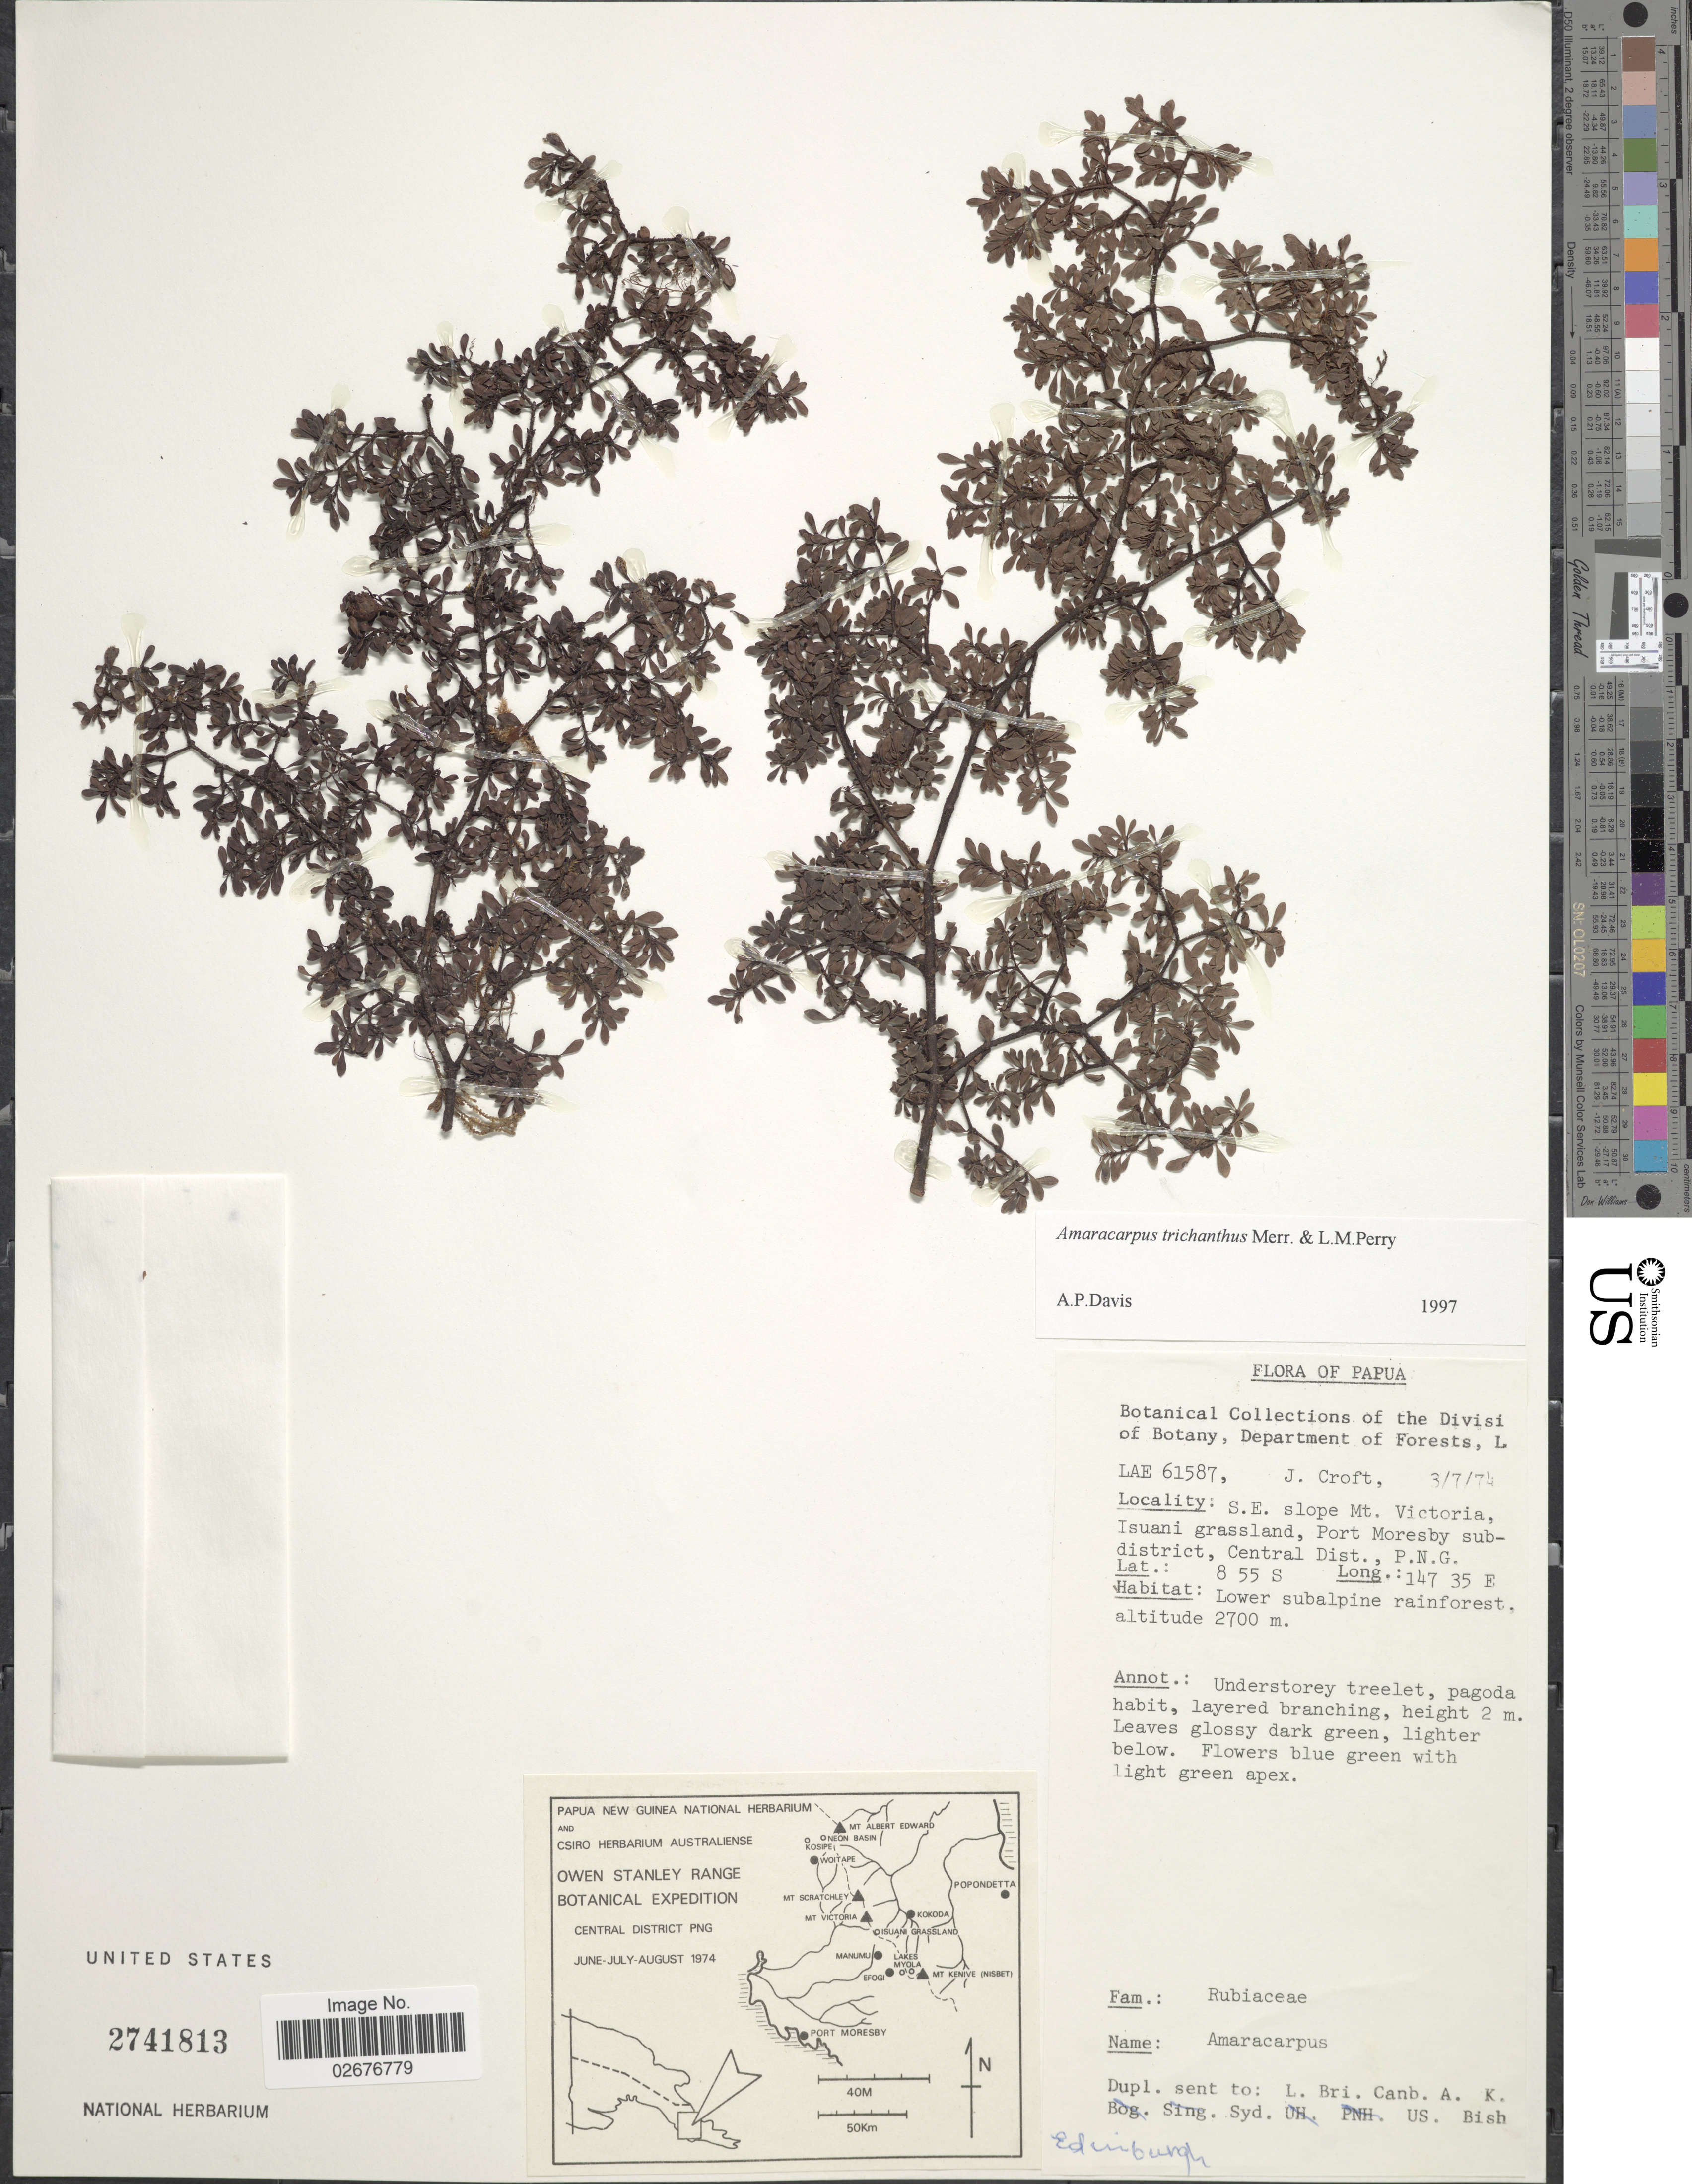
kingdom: Plantae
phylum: Tracheophyta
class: Magnoliopsida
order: Gentianales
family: Rubiaceae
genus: Amaracarpus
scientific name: Amaracarpus trichanthus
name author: Merr. & L.M. Perry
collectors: J. Croft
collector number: LAE61587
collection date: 1974-07-03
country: Papua New Guinea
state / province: Central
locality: Papua, S.E. slope of Mt. Victoria, Isuani grassland, Port Moresby subdistrict, Central Dist., P.N.G., lower subalpine rainforest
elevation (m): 2700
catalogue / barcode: US 2741813